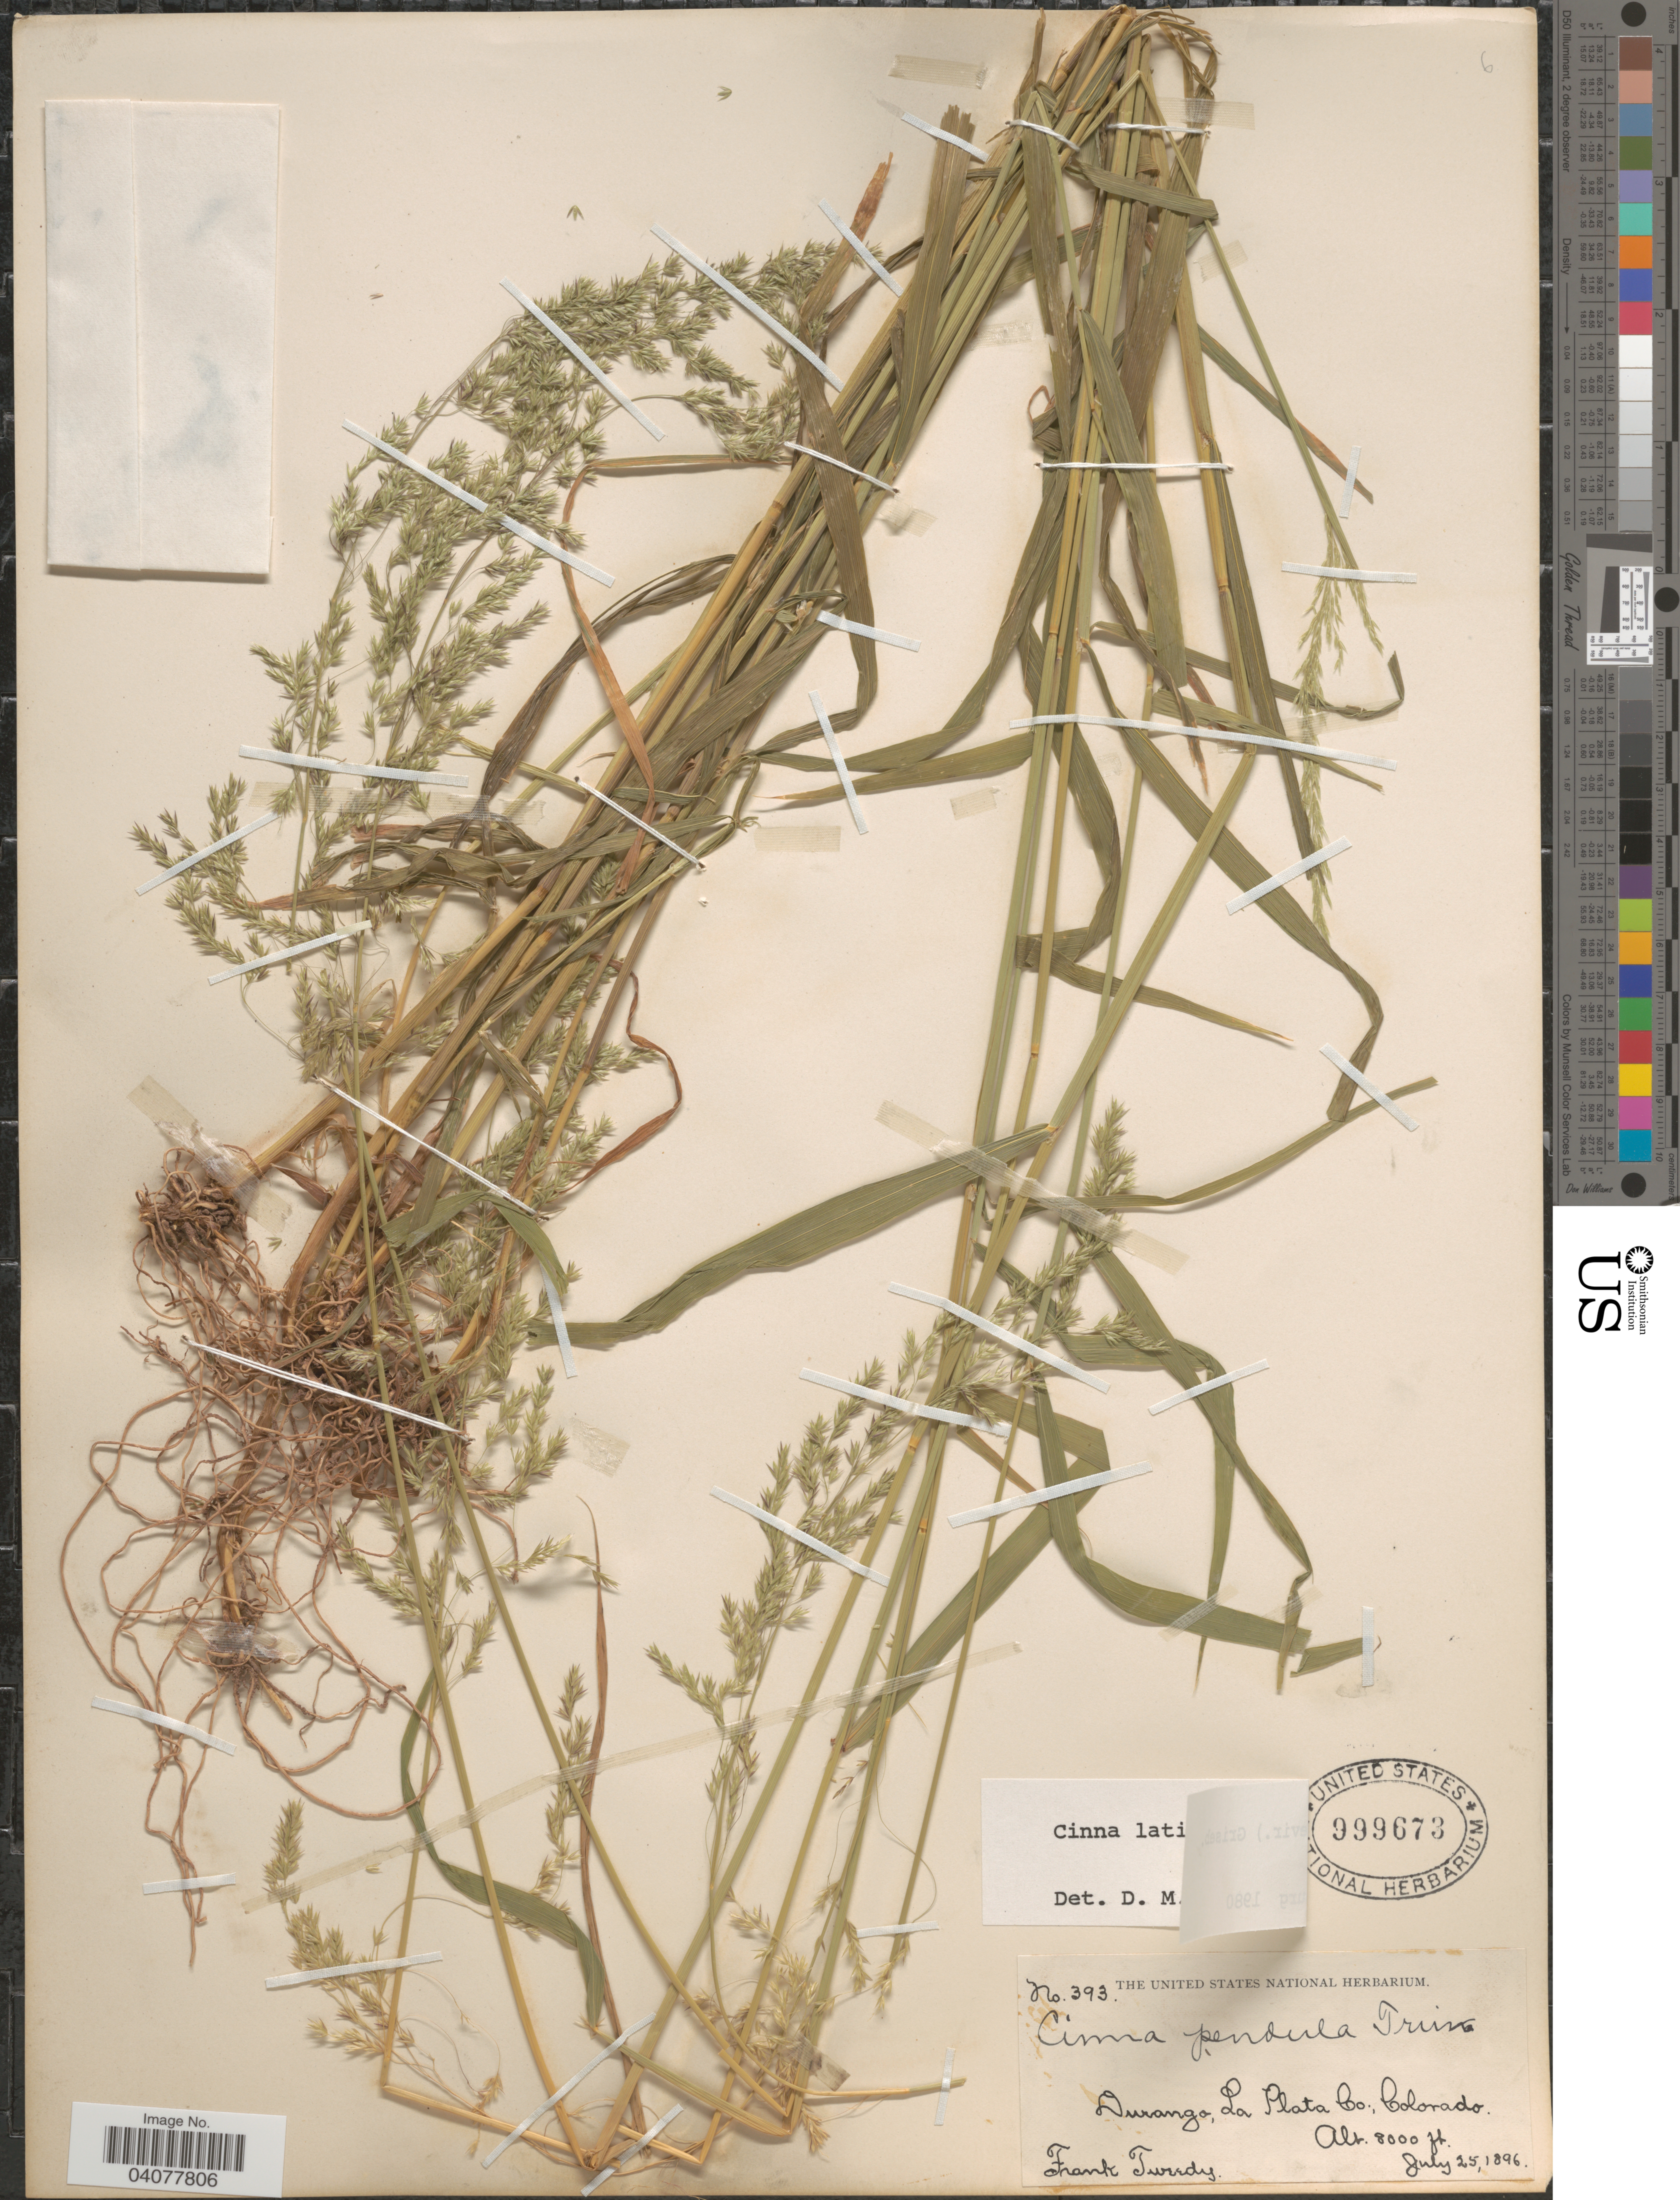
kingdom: Plantae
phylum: Tracheophyta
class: Liliopsida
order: Poales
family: Poaceae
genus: Cinna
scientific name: Cinna latifolia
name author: (Trevir. ex Goeppert) Griseb.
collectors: F. Tweedy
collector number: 393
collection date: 1896-07-25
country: United States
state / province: Colorado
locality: Durango, La Plata Co.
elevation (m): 2438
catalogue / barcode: US 999673